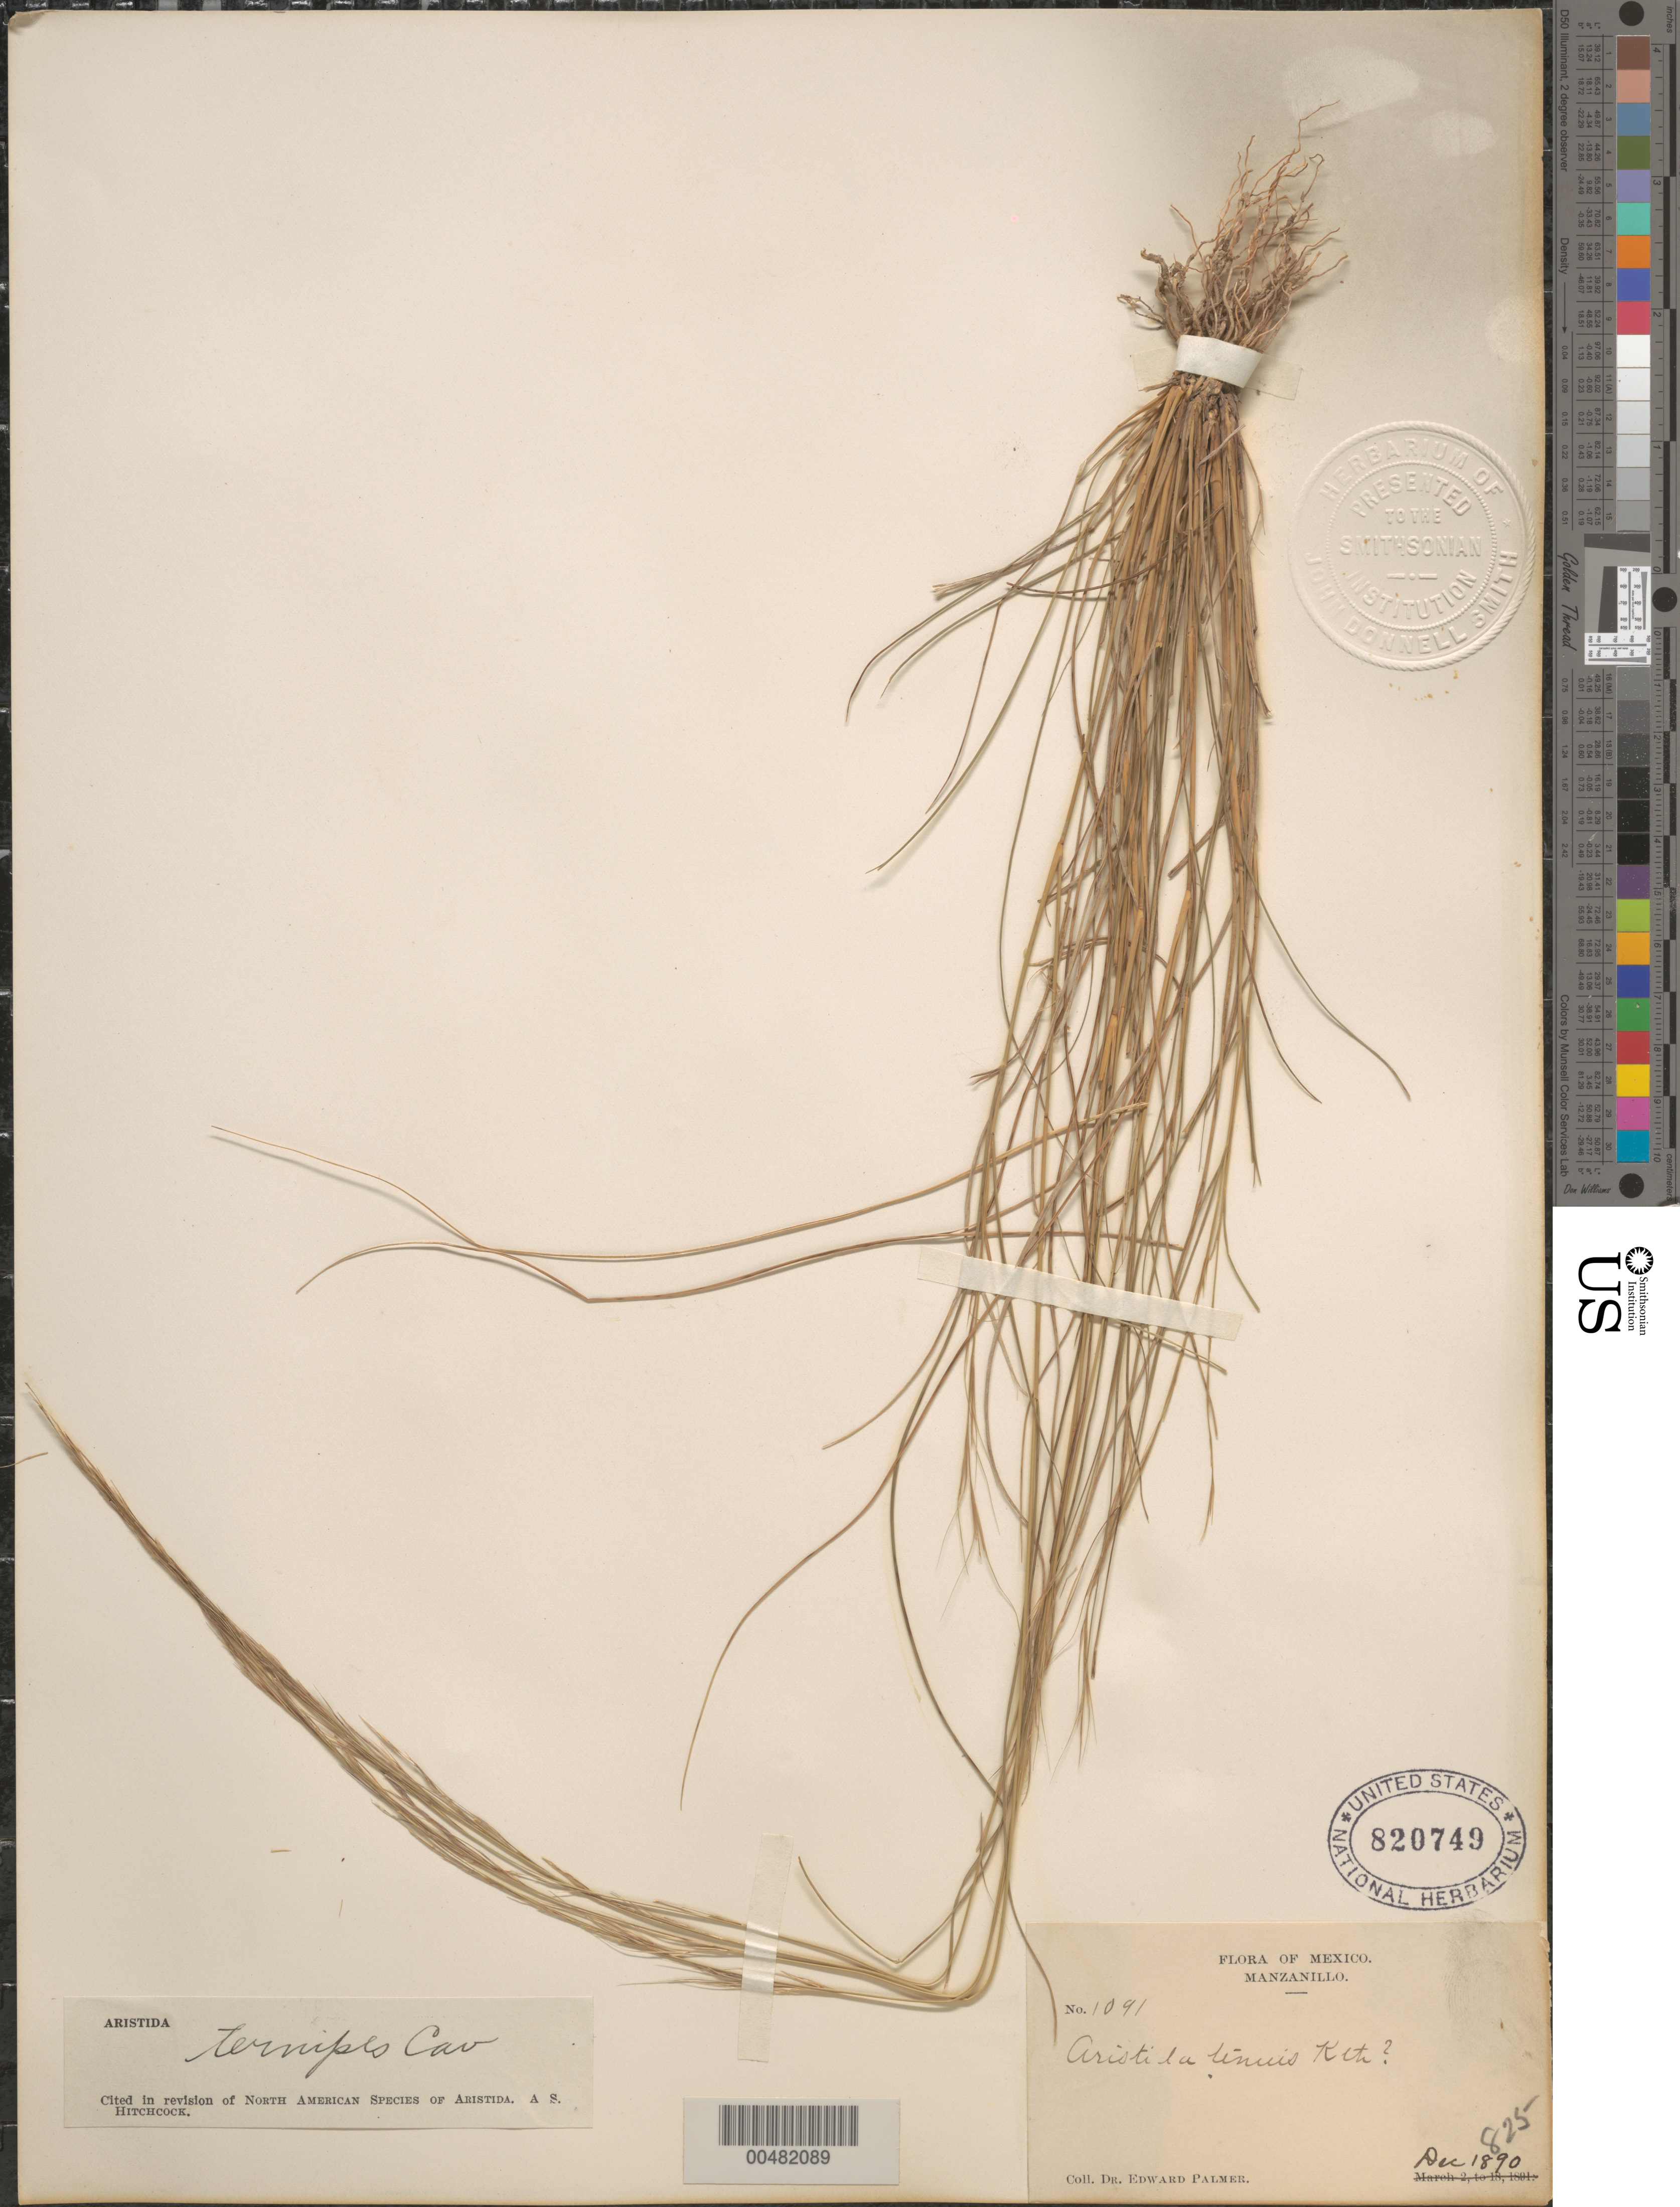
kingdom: Plantae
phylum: Tracheophyta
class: Liliopsida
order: Poales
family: Poaceae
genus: Aristida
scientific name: Aristida ternipes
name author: Cav.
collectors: E. Palmer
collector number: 1091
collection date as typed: Dec 1890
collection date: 1890-12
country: Mexico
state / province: Colima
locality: Manzanillo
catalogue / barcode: US 820749